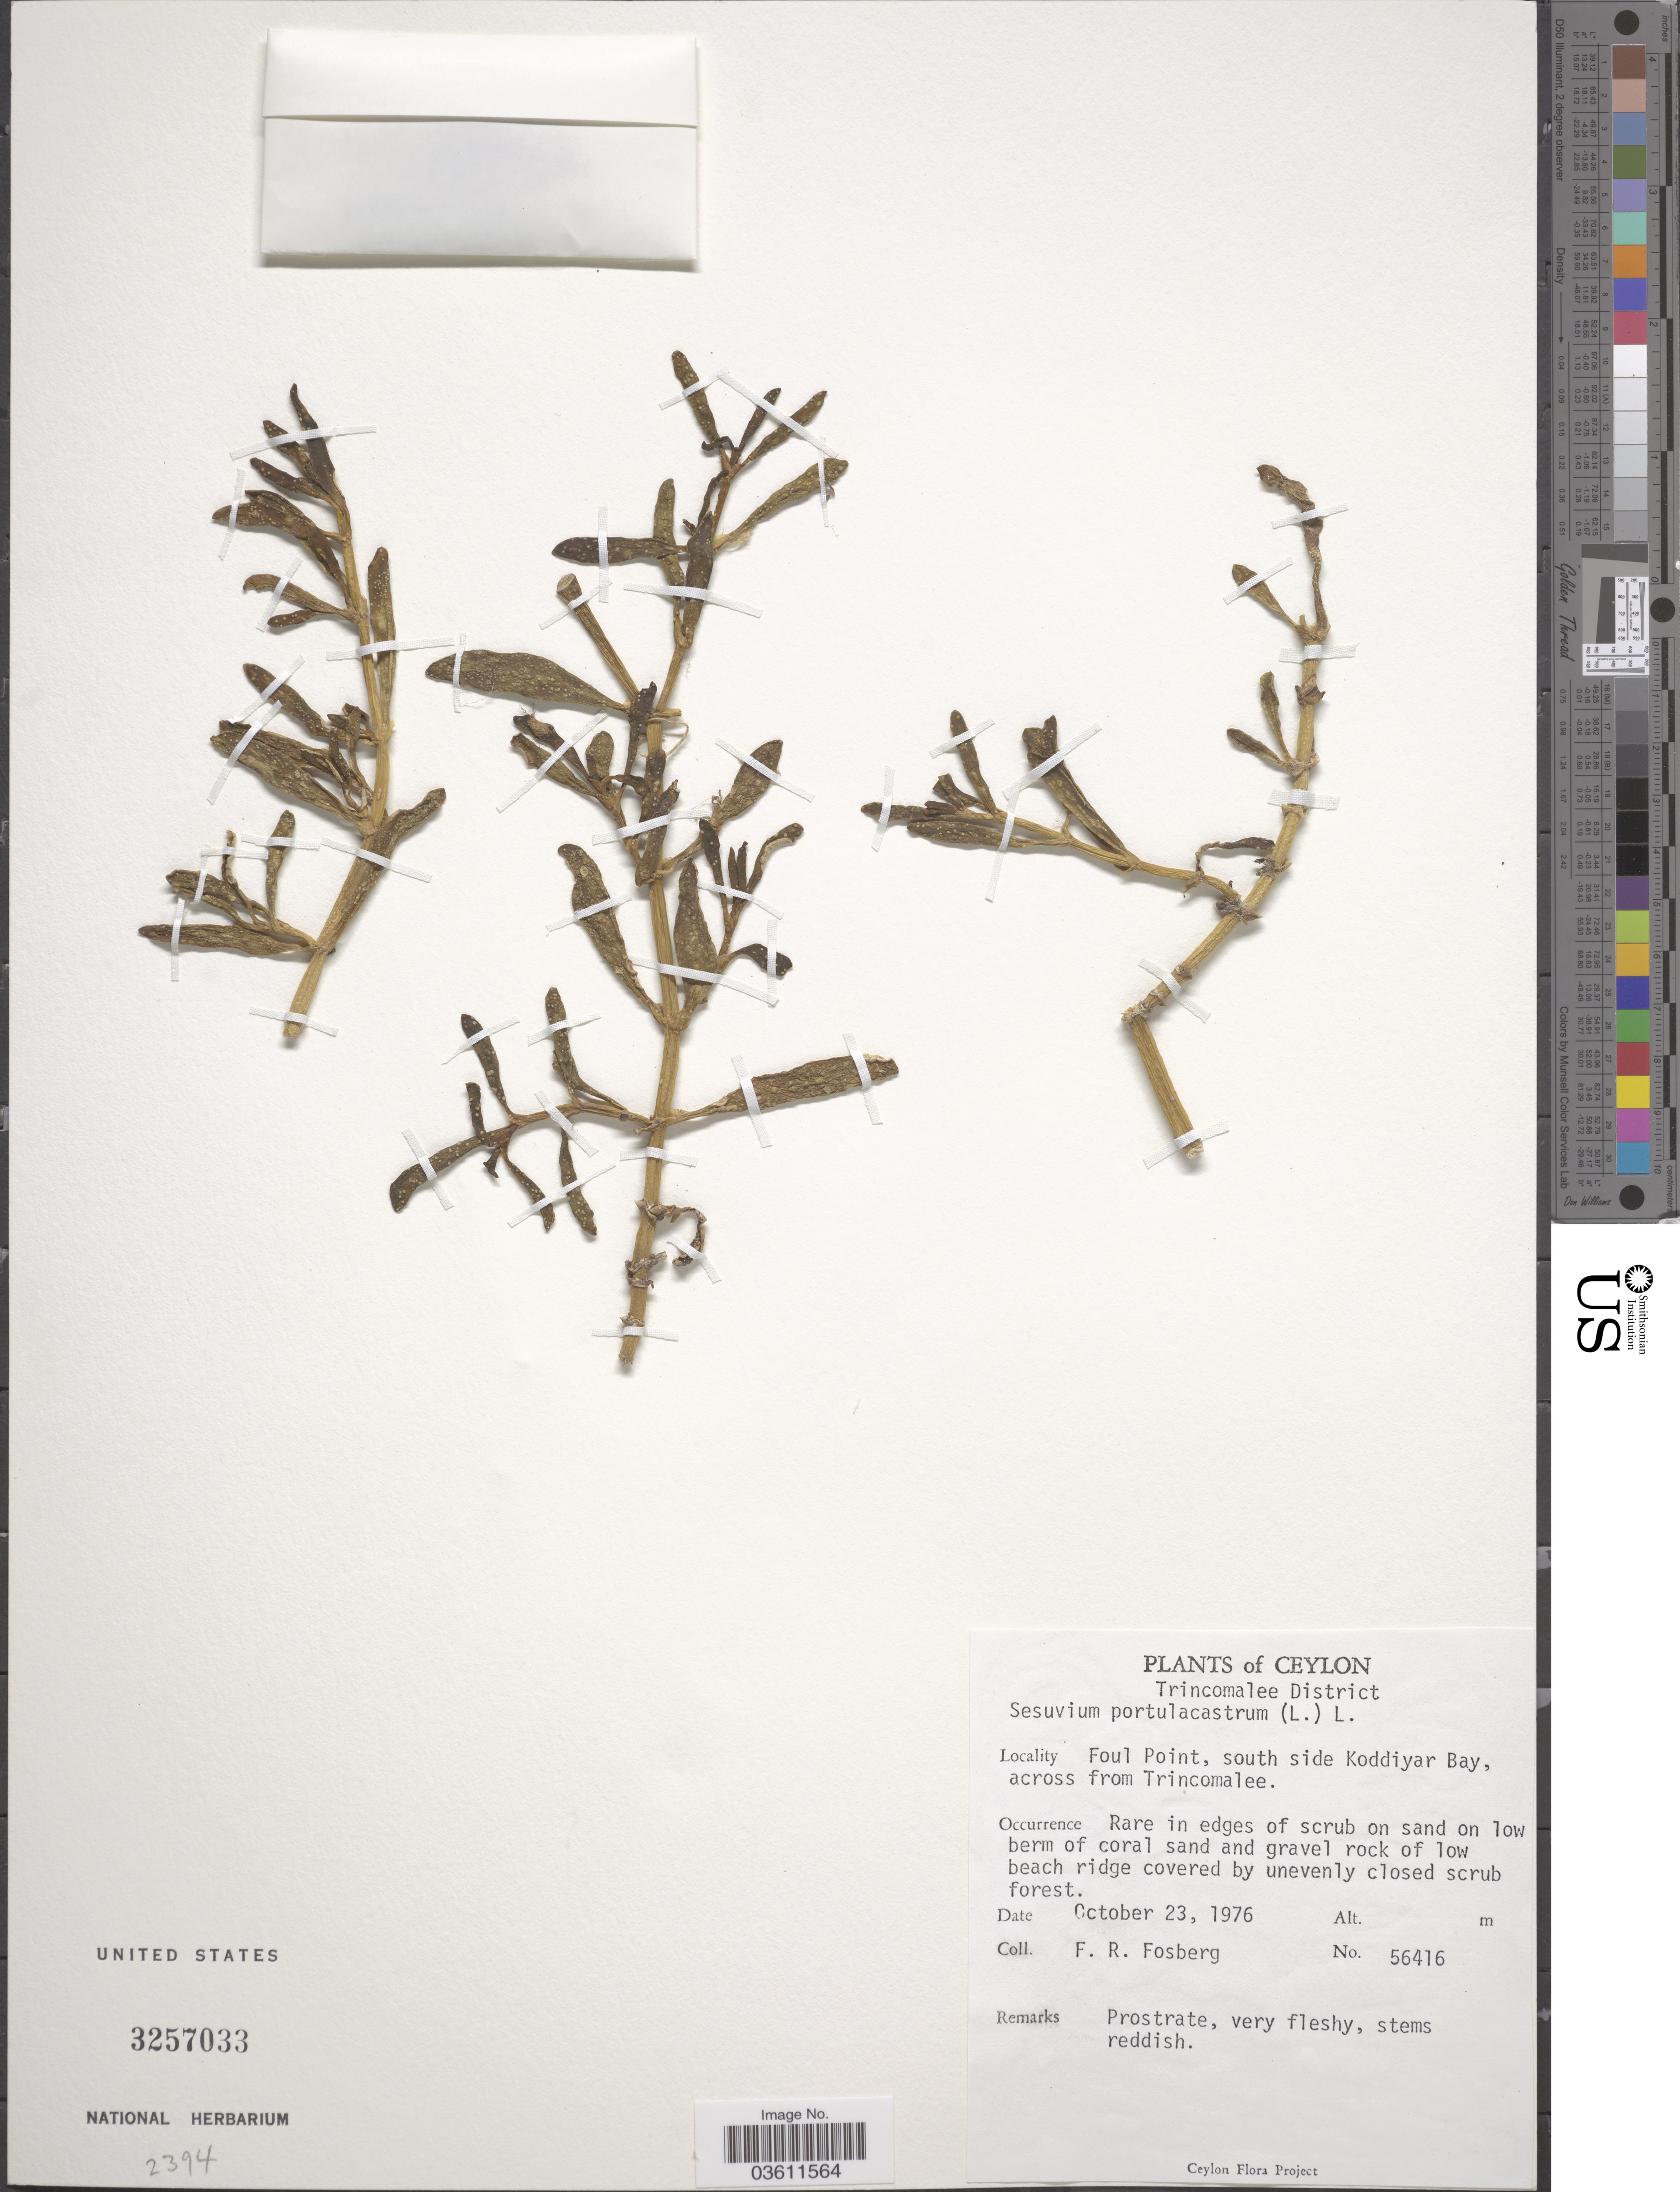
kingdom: Plantae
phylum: Tracheophyta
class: Magnoliopsida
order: Caryophyllales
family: Aizoaceae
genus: Sesuvium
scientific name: Sesuvium portulacastrum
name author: (L.) L.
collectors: F. R. Fosberg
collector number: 56416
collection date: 1976-10-23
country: Sri Lanka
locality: Tincomalee District. Foul Point, south side Koddiyar Bay, across from Tincomalee.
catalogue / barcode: US 3257033